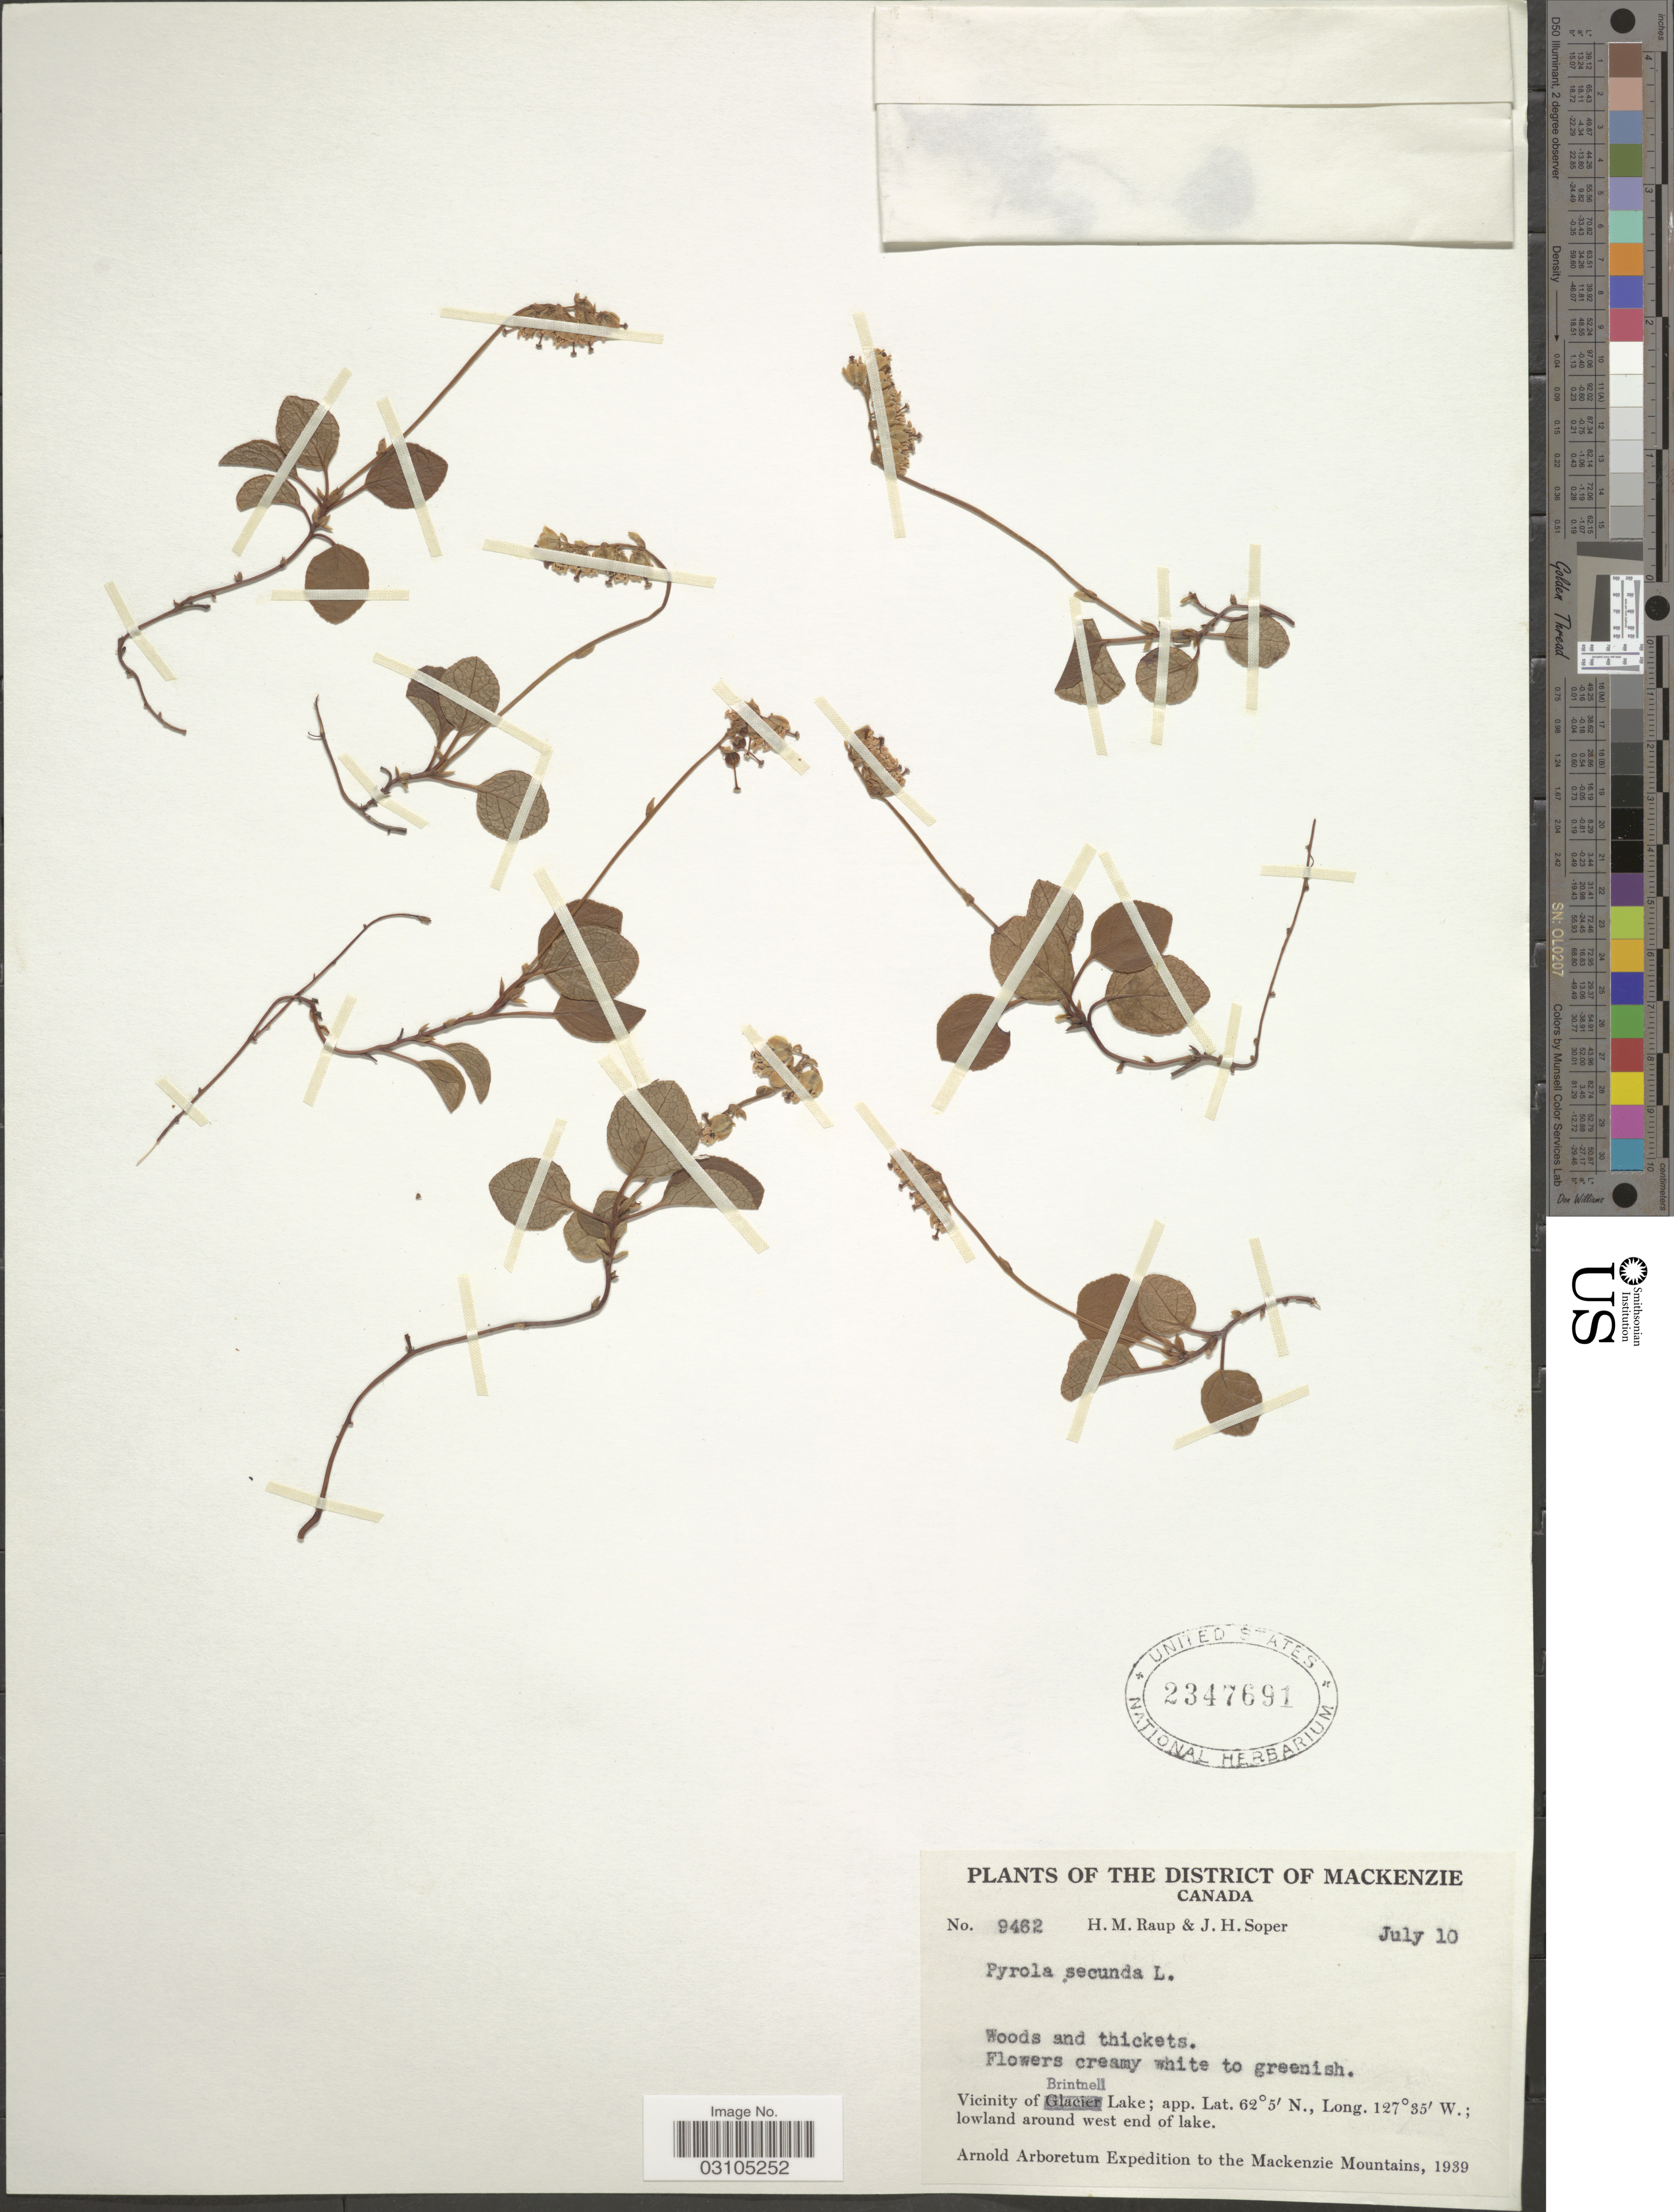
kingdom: Plantae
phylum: Tracheophyta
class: Magnoliopsida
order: Ericales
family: Ericaceae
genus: Orthilia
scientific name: Orthilia secunda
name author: (L.) House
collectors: H. Raup & J. H. Soper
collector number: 9462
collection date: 1939-07-10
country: Canada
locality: District of Mackenzie. Vicinity of Brintnell Lake. Lowland around west end of lake. Mackenzie Mountains.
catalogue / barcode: US 2347691